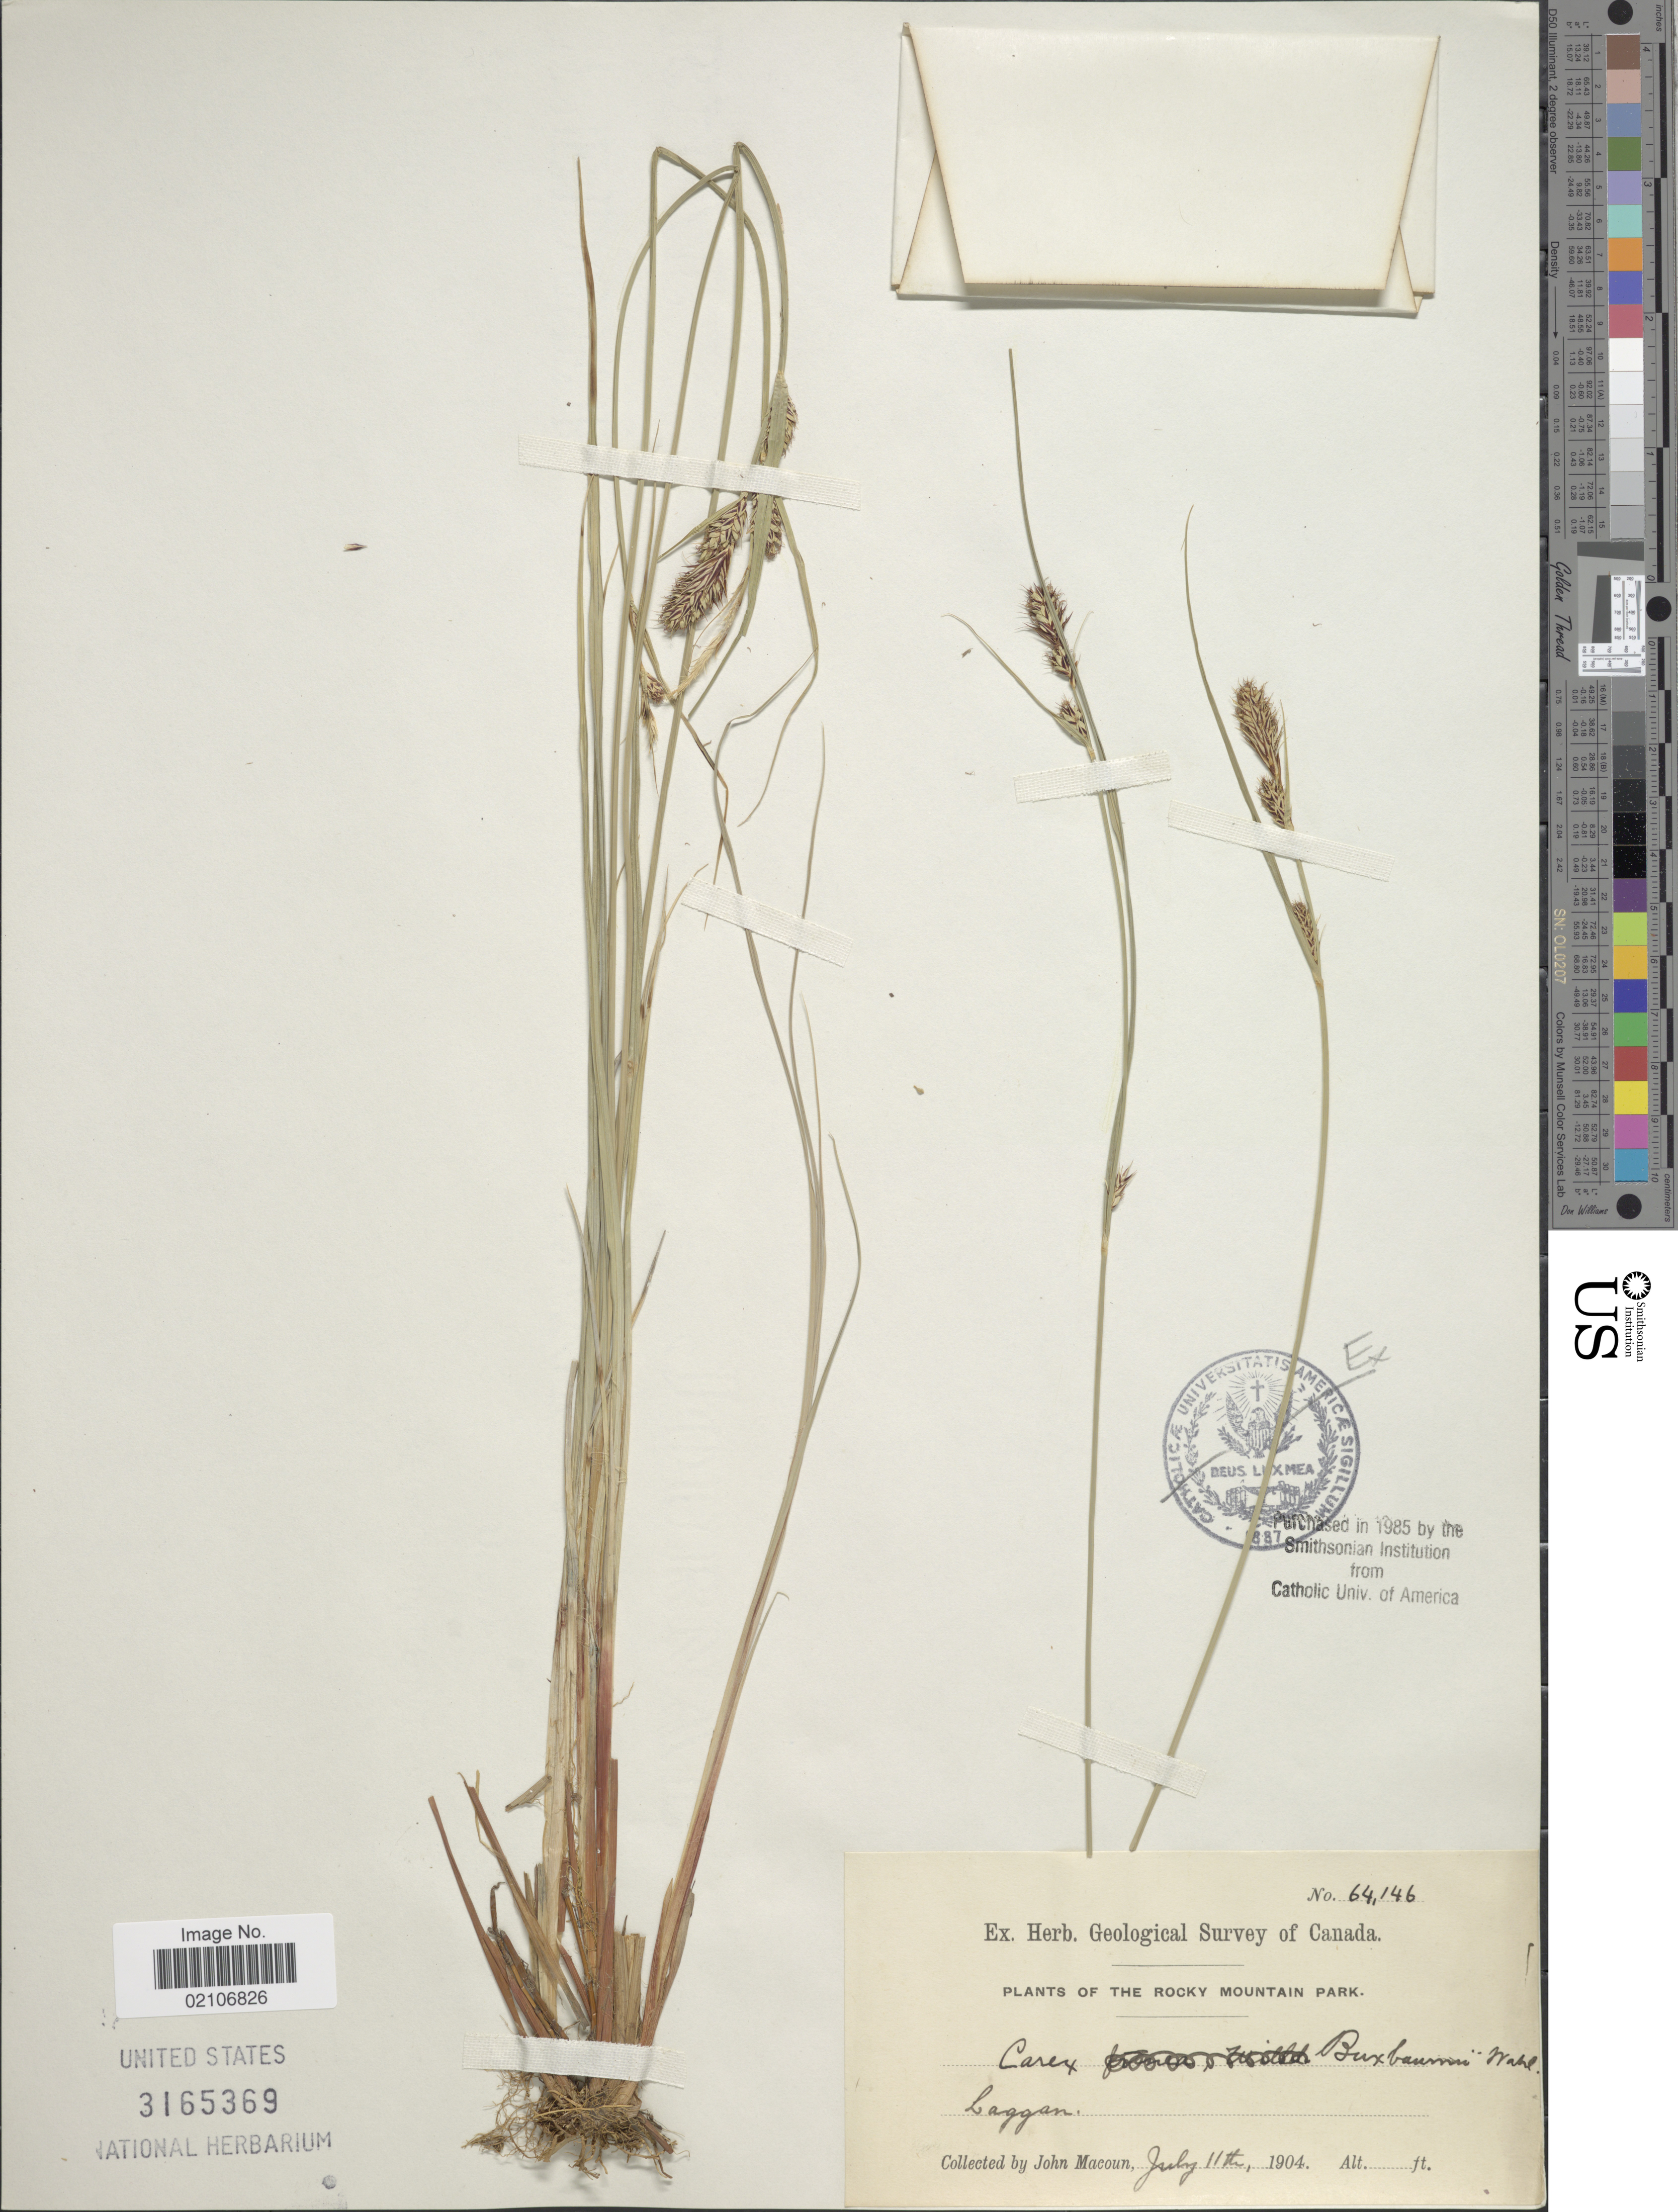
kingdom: Plantae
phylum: Tracheophyta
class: Liliopsida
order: Poales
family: Cyperaceae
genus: Carex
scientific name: Carex buxbaumii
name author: Wahlenb.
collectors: J. Macoun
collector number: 64146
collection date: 1904-07-11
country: Canada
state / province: Alberta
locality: Rocky Mountain Park. Laggan.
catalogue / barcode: US 3165369